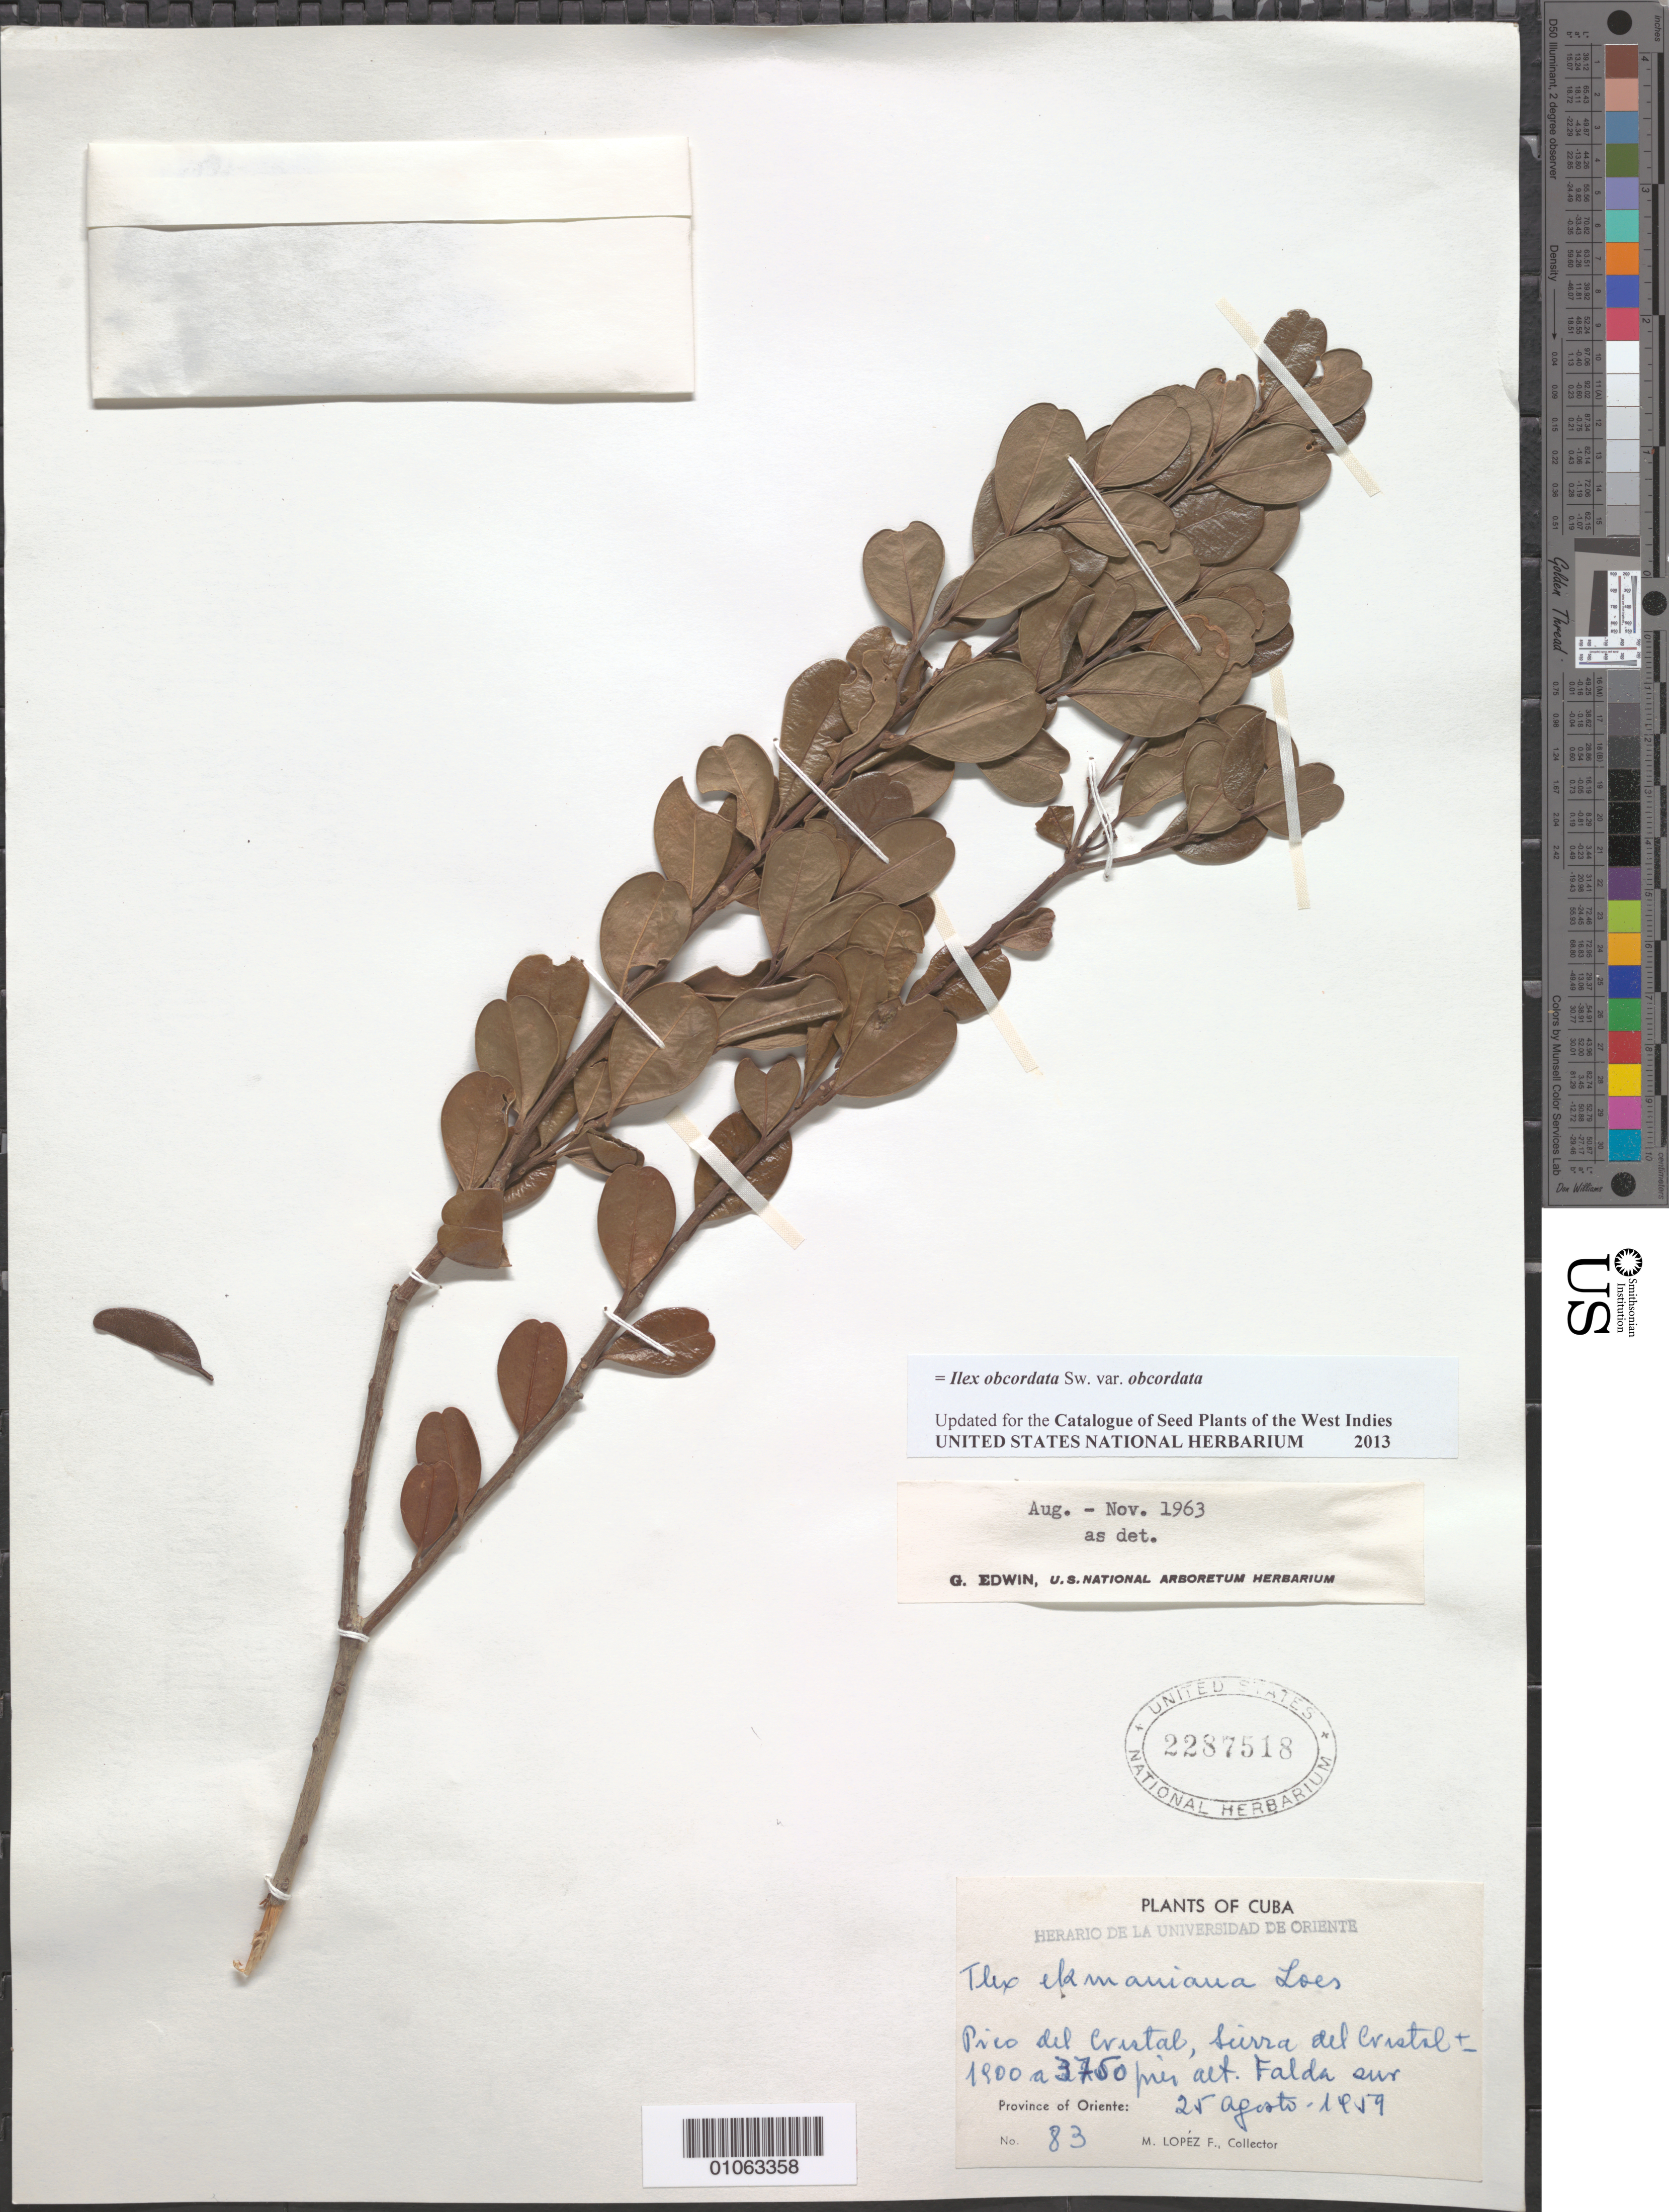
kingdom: Plantae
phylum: Tracheophyta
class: Magnoliopsida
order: Aquifoliales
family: Aquifoliaceae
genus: Ilex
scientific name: Ilex obcordata var. obcordata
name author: Sw.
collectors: M. López Figueiras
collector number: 83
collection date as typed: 25 Aug 1959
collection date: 1959-08-25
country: Cuba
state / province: Oriente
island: Cuba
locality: Pico de Cristal, Sierra del Cristal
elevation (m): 579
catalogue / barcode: US 2287518